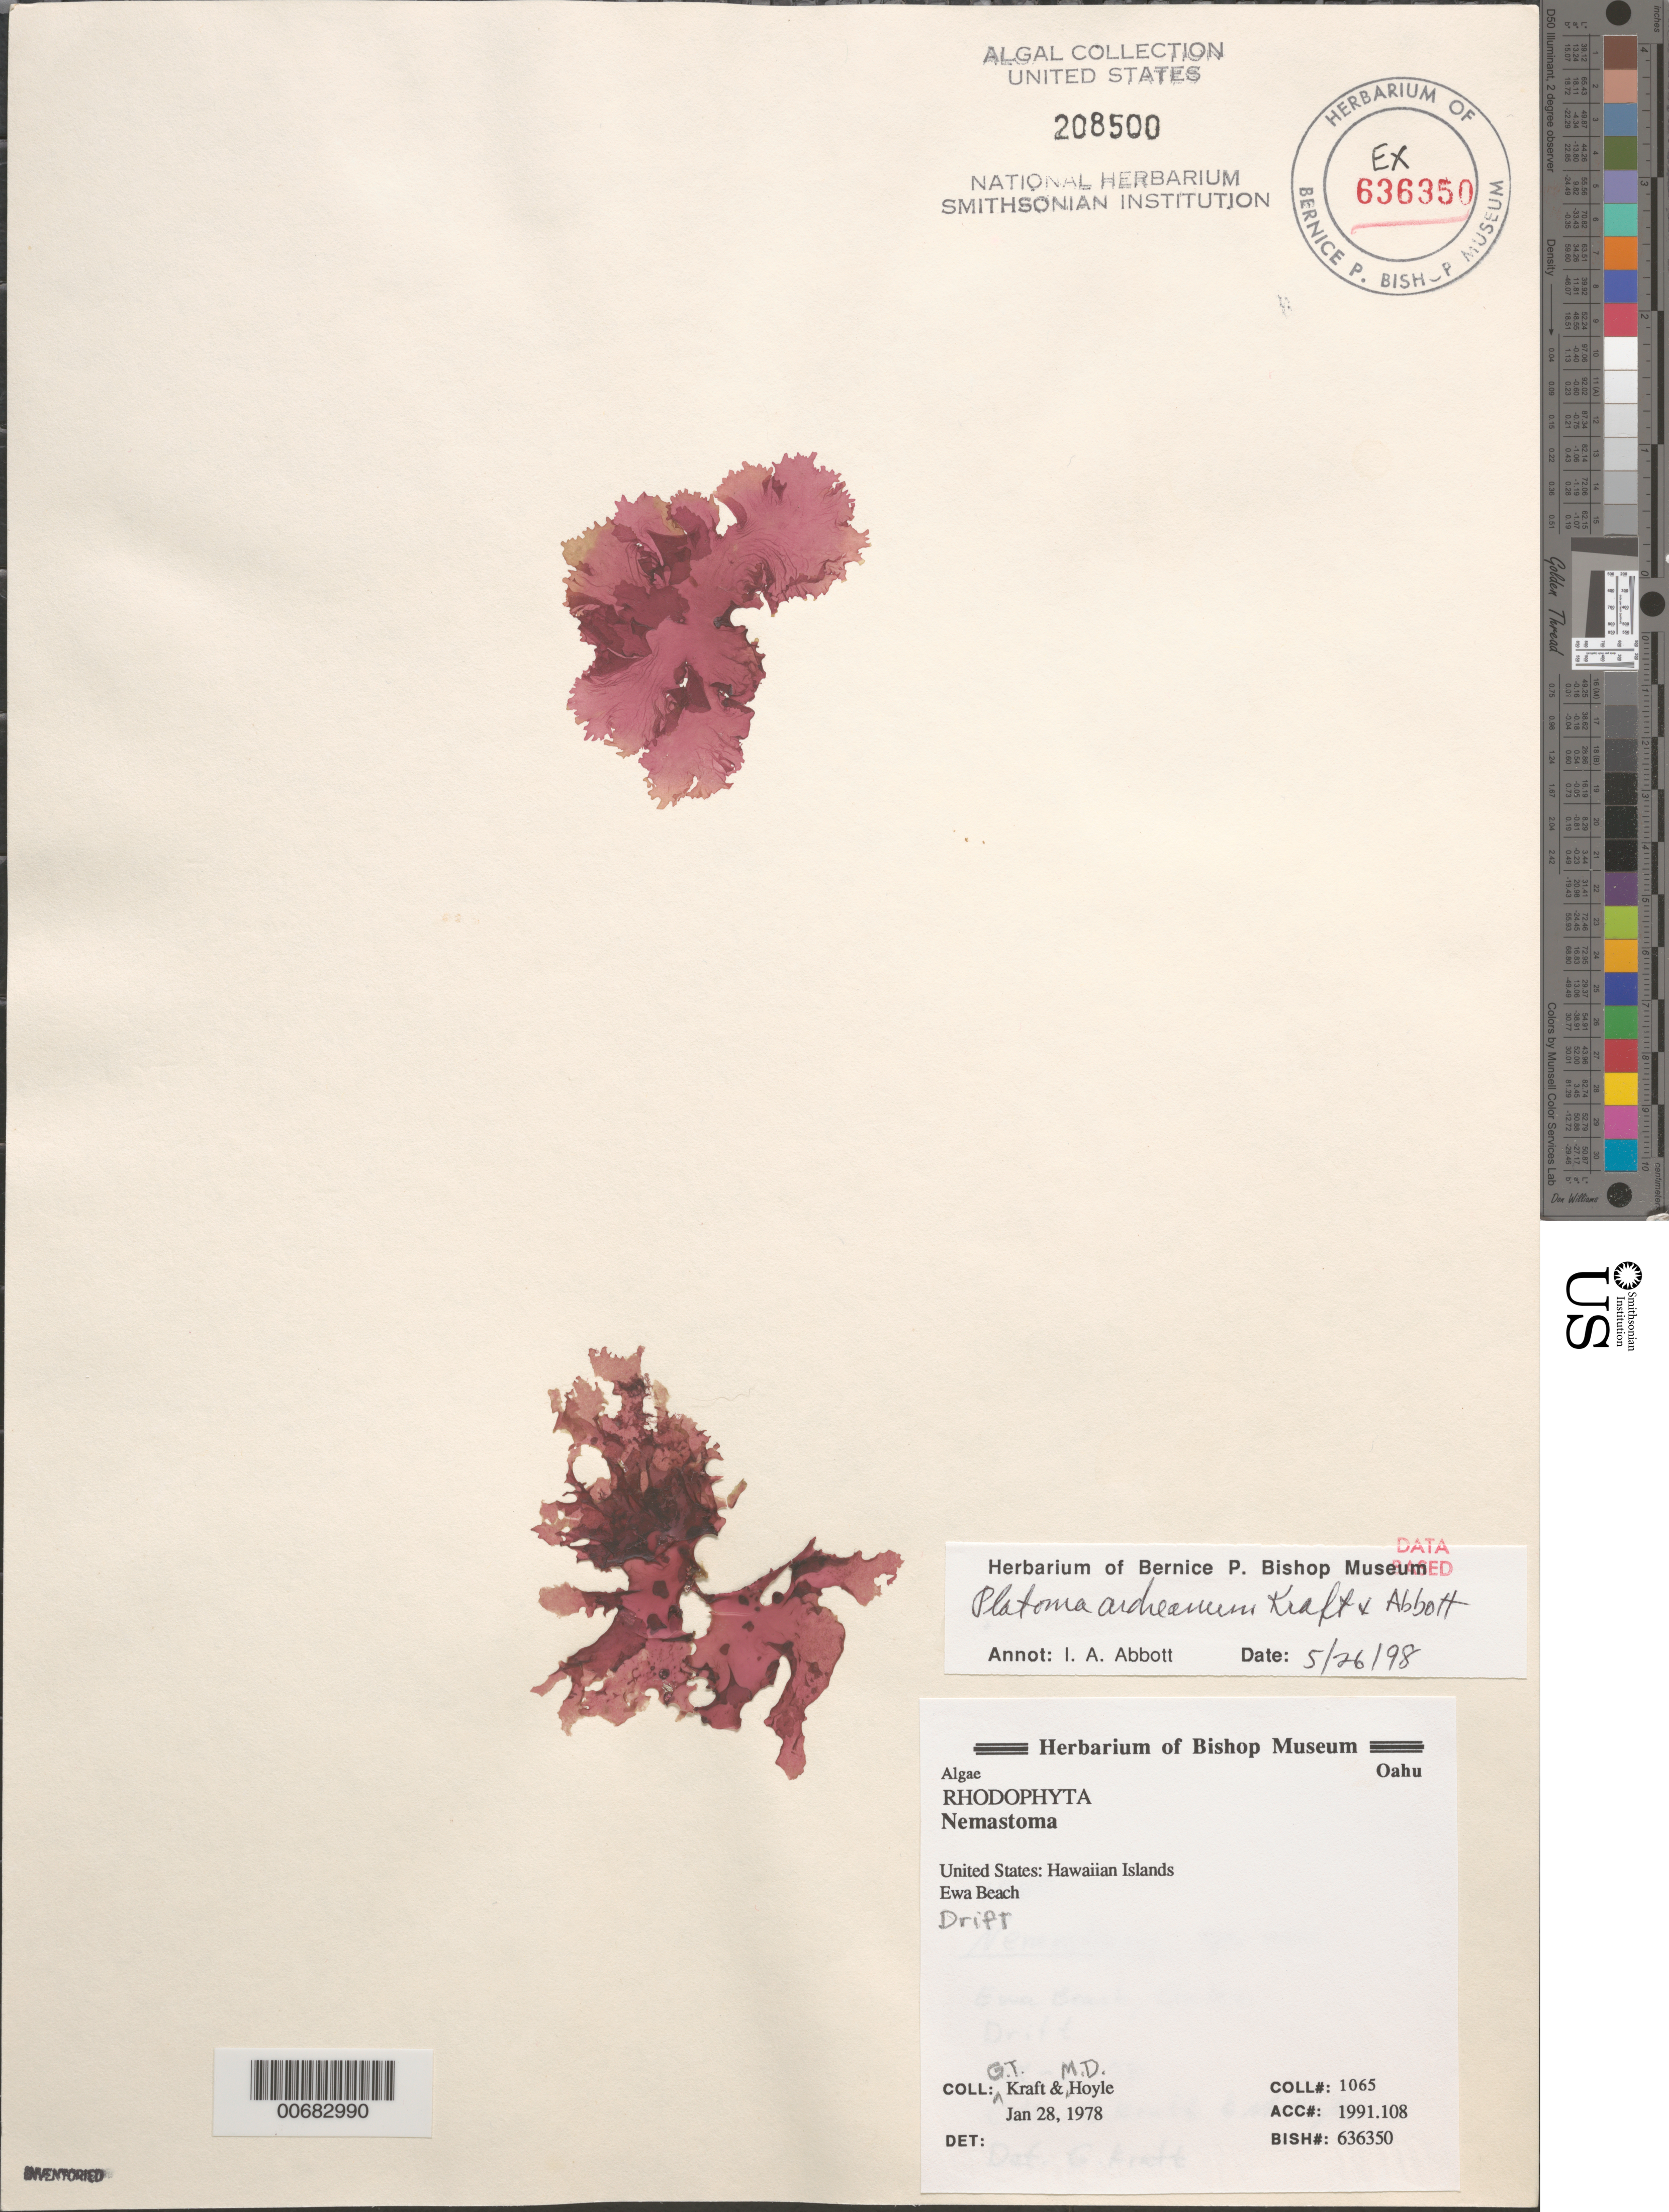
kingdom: Plantae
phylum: Rhodophyta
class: Florideophyceae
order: Nemastomatales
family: Schizymeniaceae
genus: Platoma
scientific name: Platoma ardreanum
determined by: Abbott, Isabella A.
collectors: G. T. Kraft & M. Hoyle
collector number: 1065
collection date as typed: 28 Jan 1978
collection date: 1978-01-28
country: United States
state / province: Hawaii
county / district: Honolulu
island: Oahu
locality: Ewa Beach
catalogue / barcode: US 208500